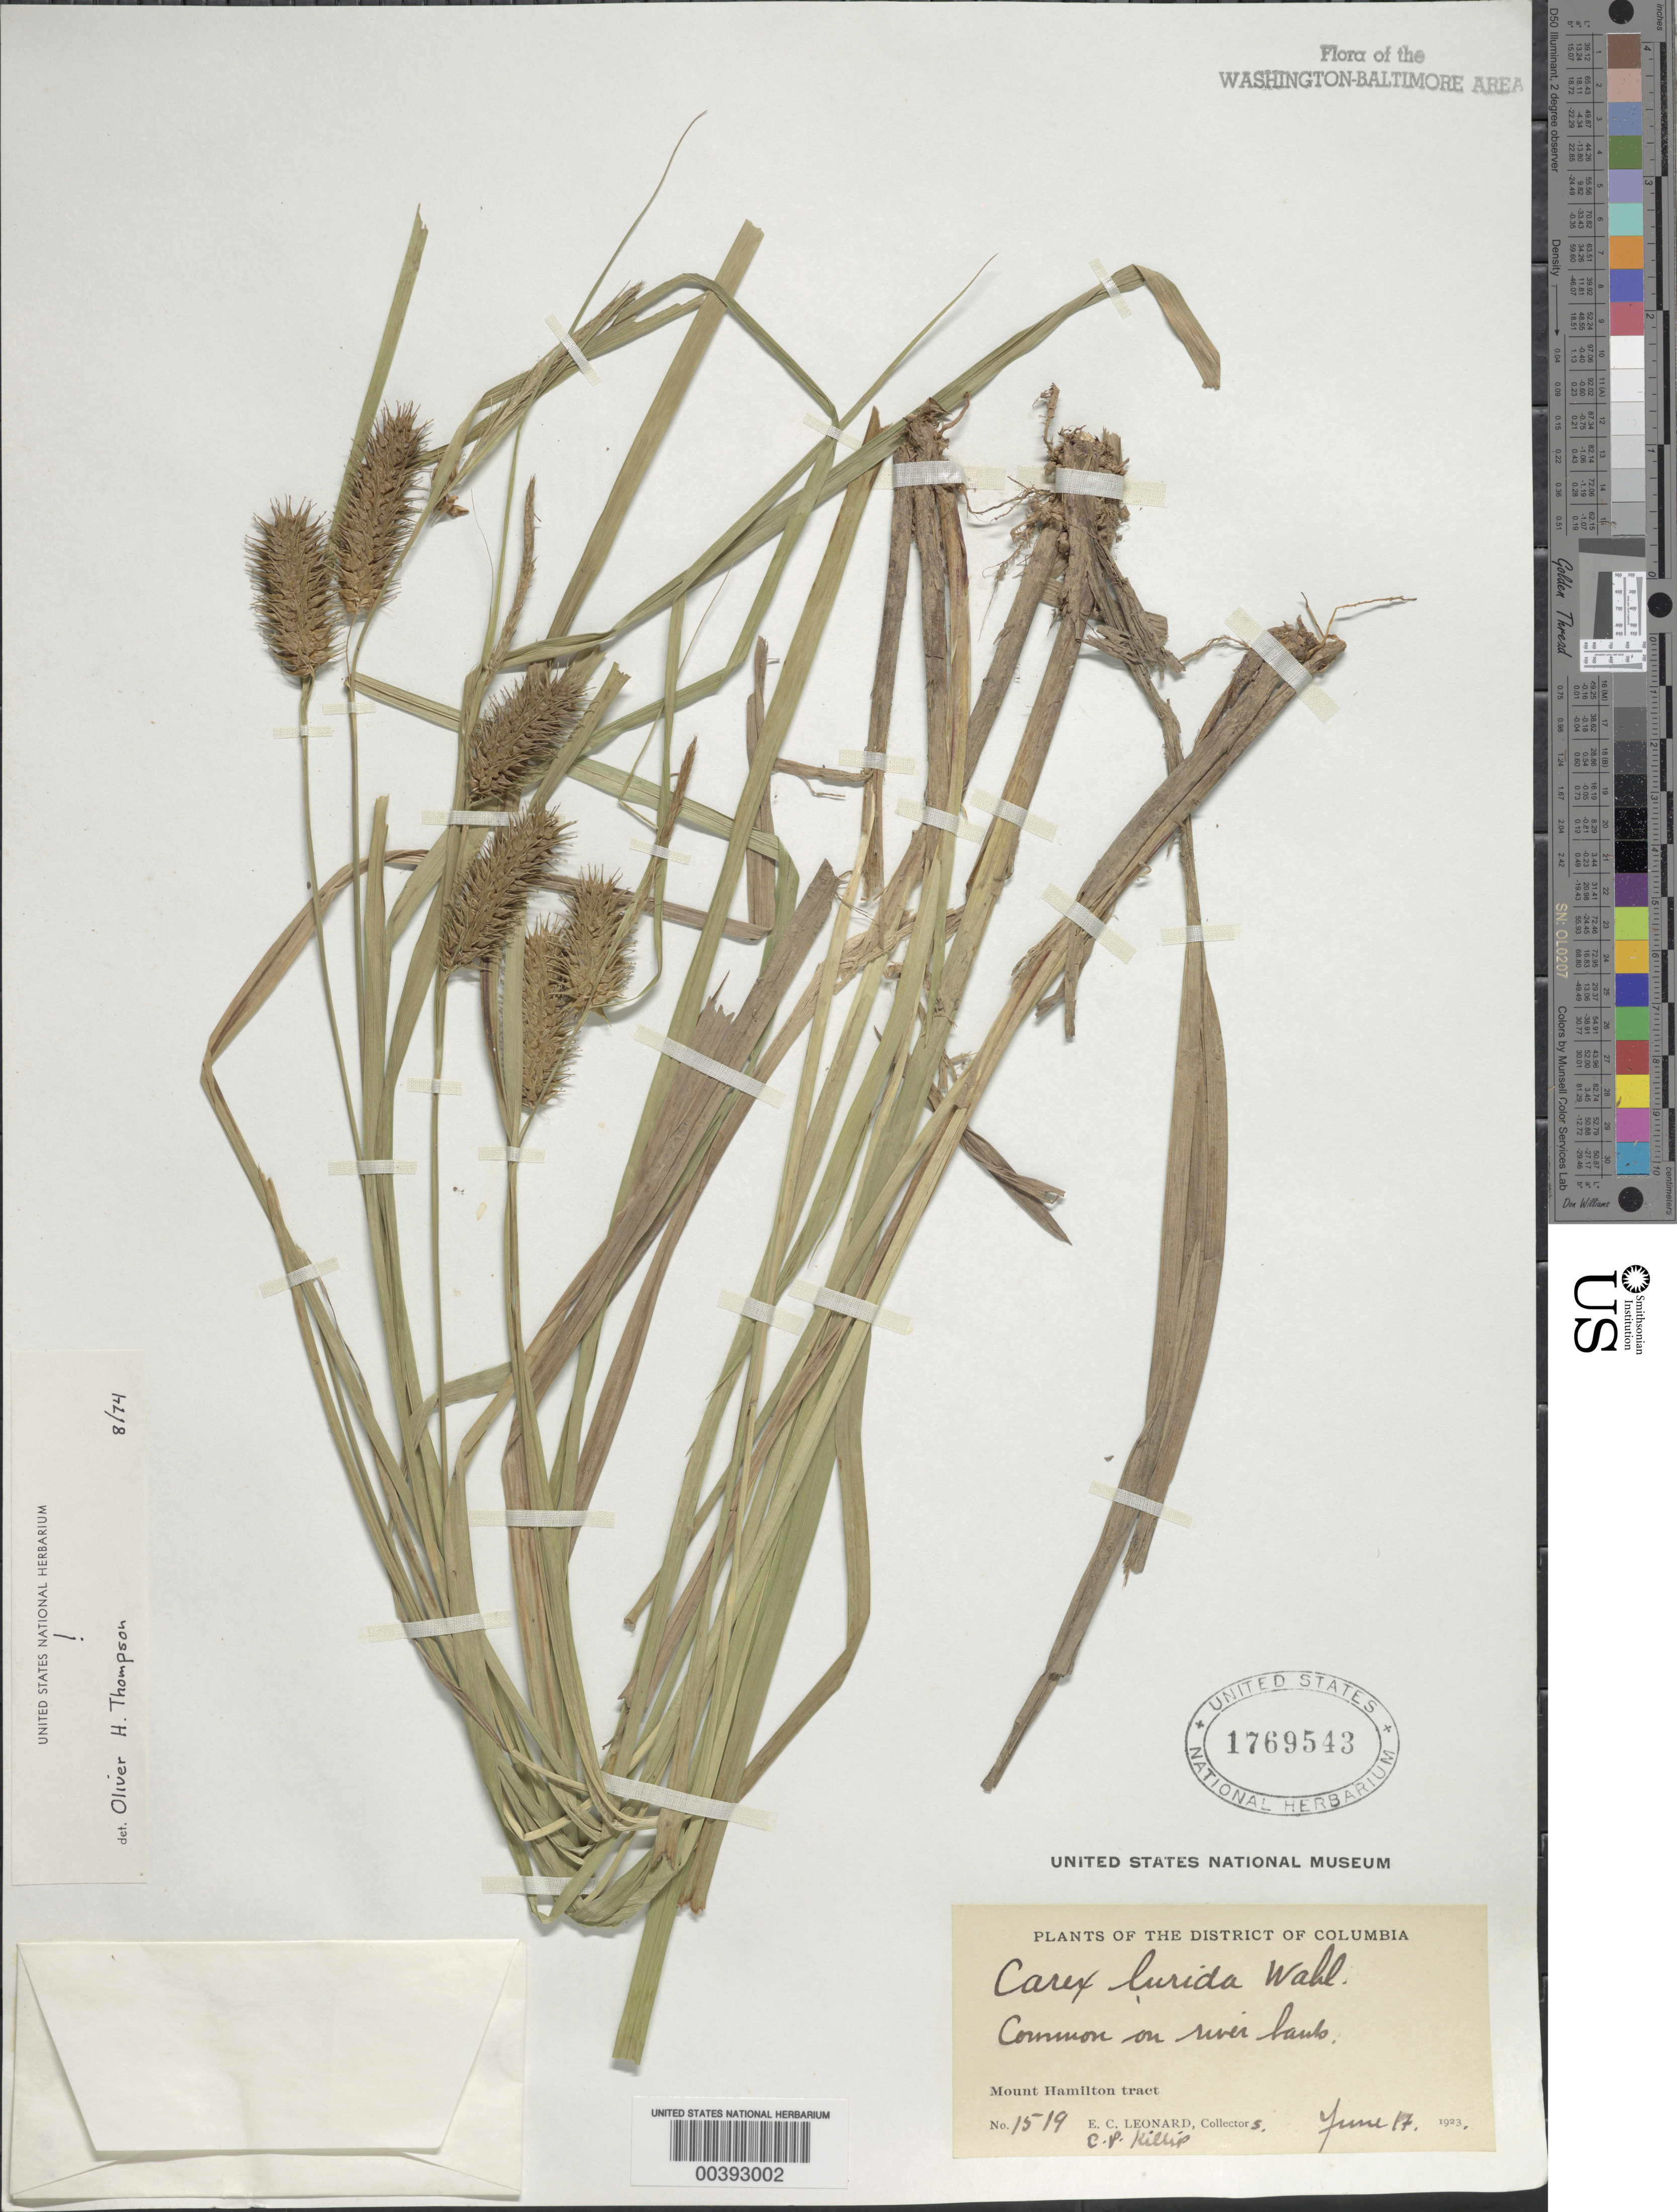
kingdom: Plantae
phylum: Tracheophyta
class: Liliopsida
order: Poales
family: Cyperaceae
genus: Carex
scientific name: Carex lurida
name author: Wahlenb.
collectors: E. C. Leonard & E. P. Killip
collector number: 1519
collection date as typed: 17 Jun 1923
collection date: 1923-06-17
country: United States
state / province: District of Columbia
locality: Mount Hamilton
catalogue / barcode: US 1769543